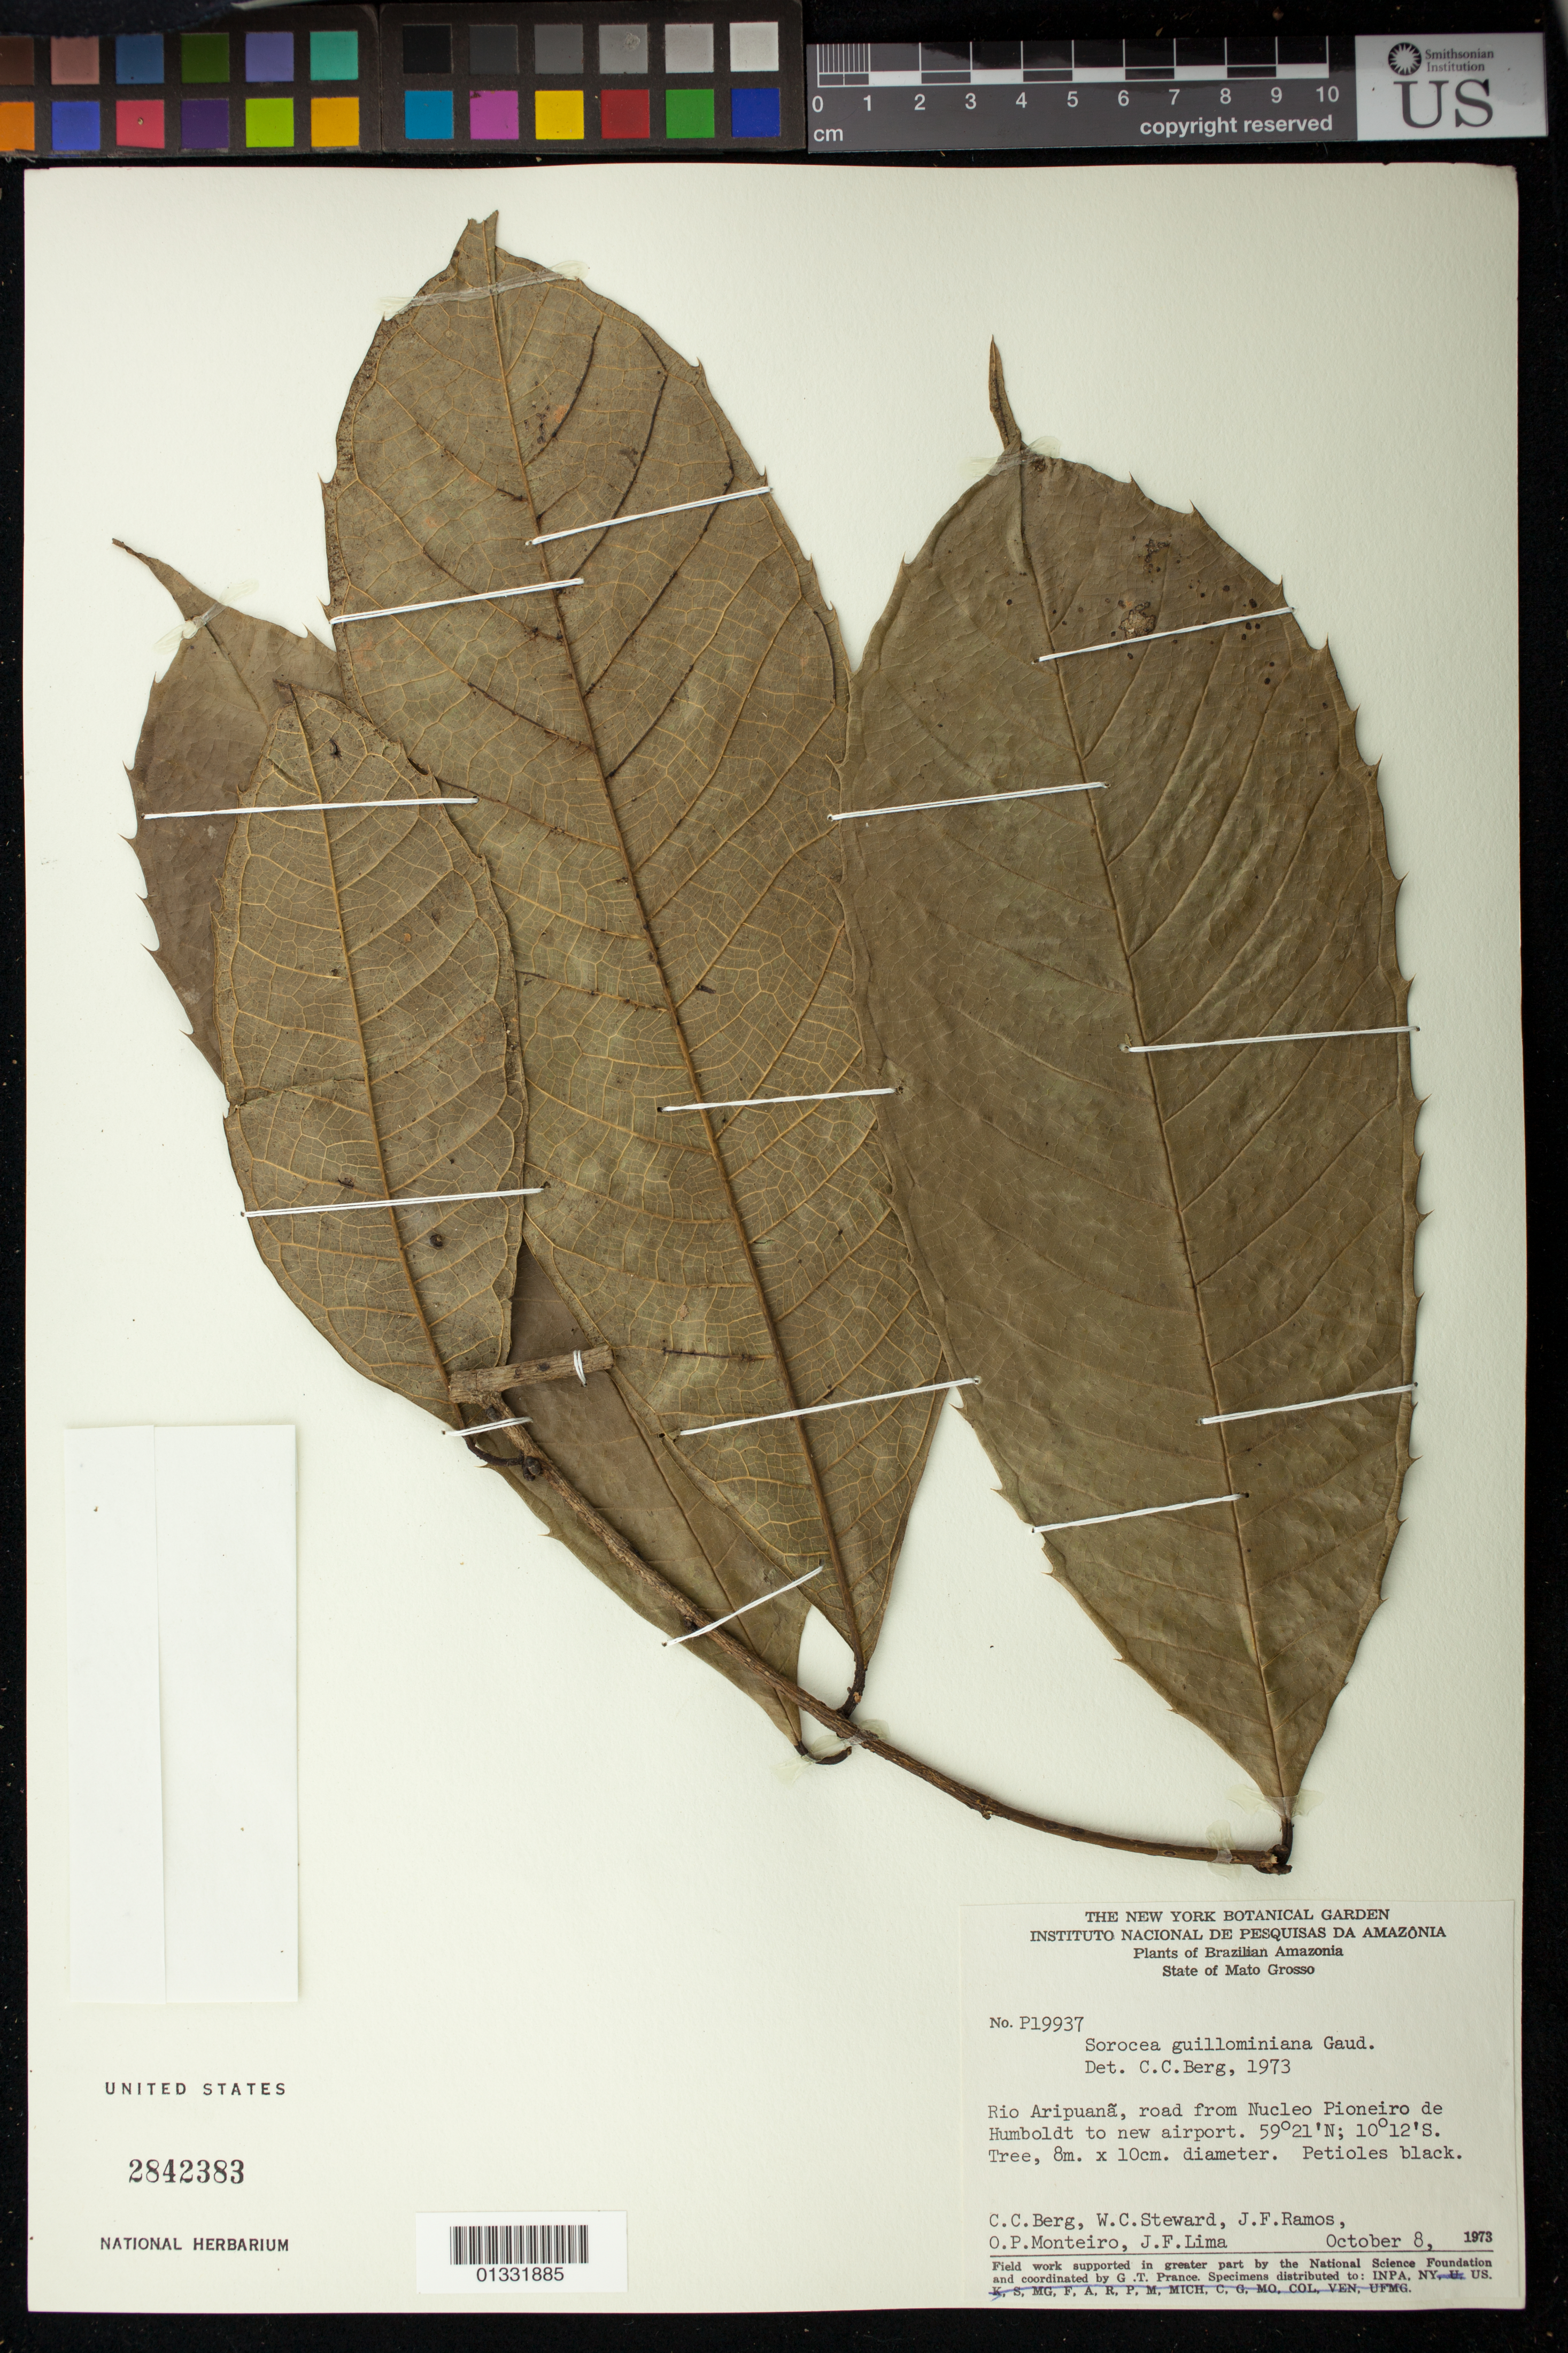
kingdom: Plantae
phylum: Tracheophyta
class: Magnoliopsida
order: Rosales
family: Moraceae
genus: Sorocea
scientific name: Sorocea guilleminiana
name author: Gaudich.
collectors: C. C. Berg, W. C. Steward, J. F. Ramos, O. P. Monteiro & J. F. Lima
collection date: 1973-10-08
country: Brazil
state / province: Mato Grosso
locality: Rio Aripuanã, road from Nucleo Pioneiro de Humboldt to new airport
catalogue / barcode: US 2842383